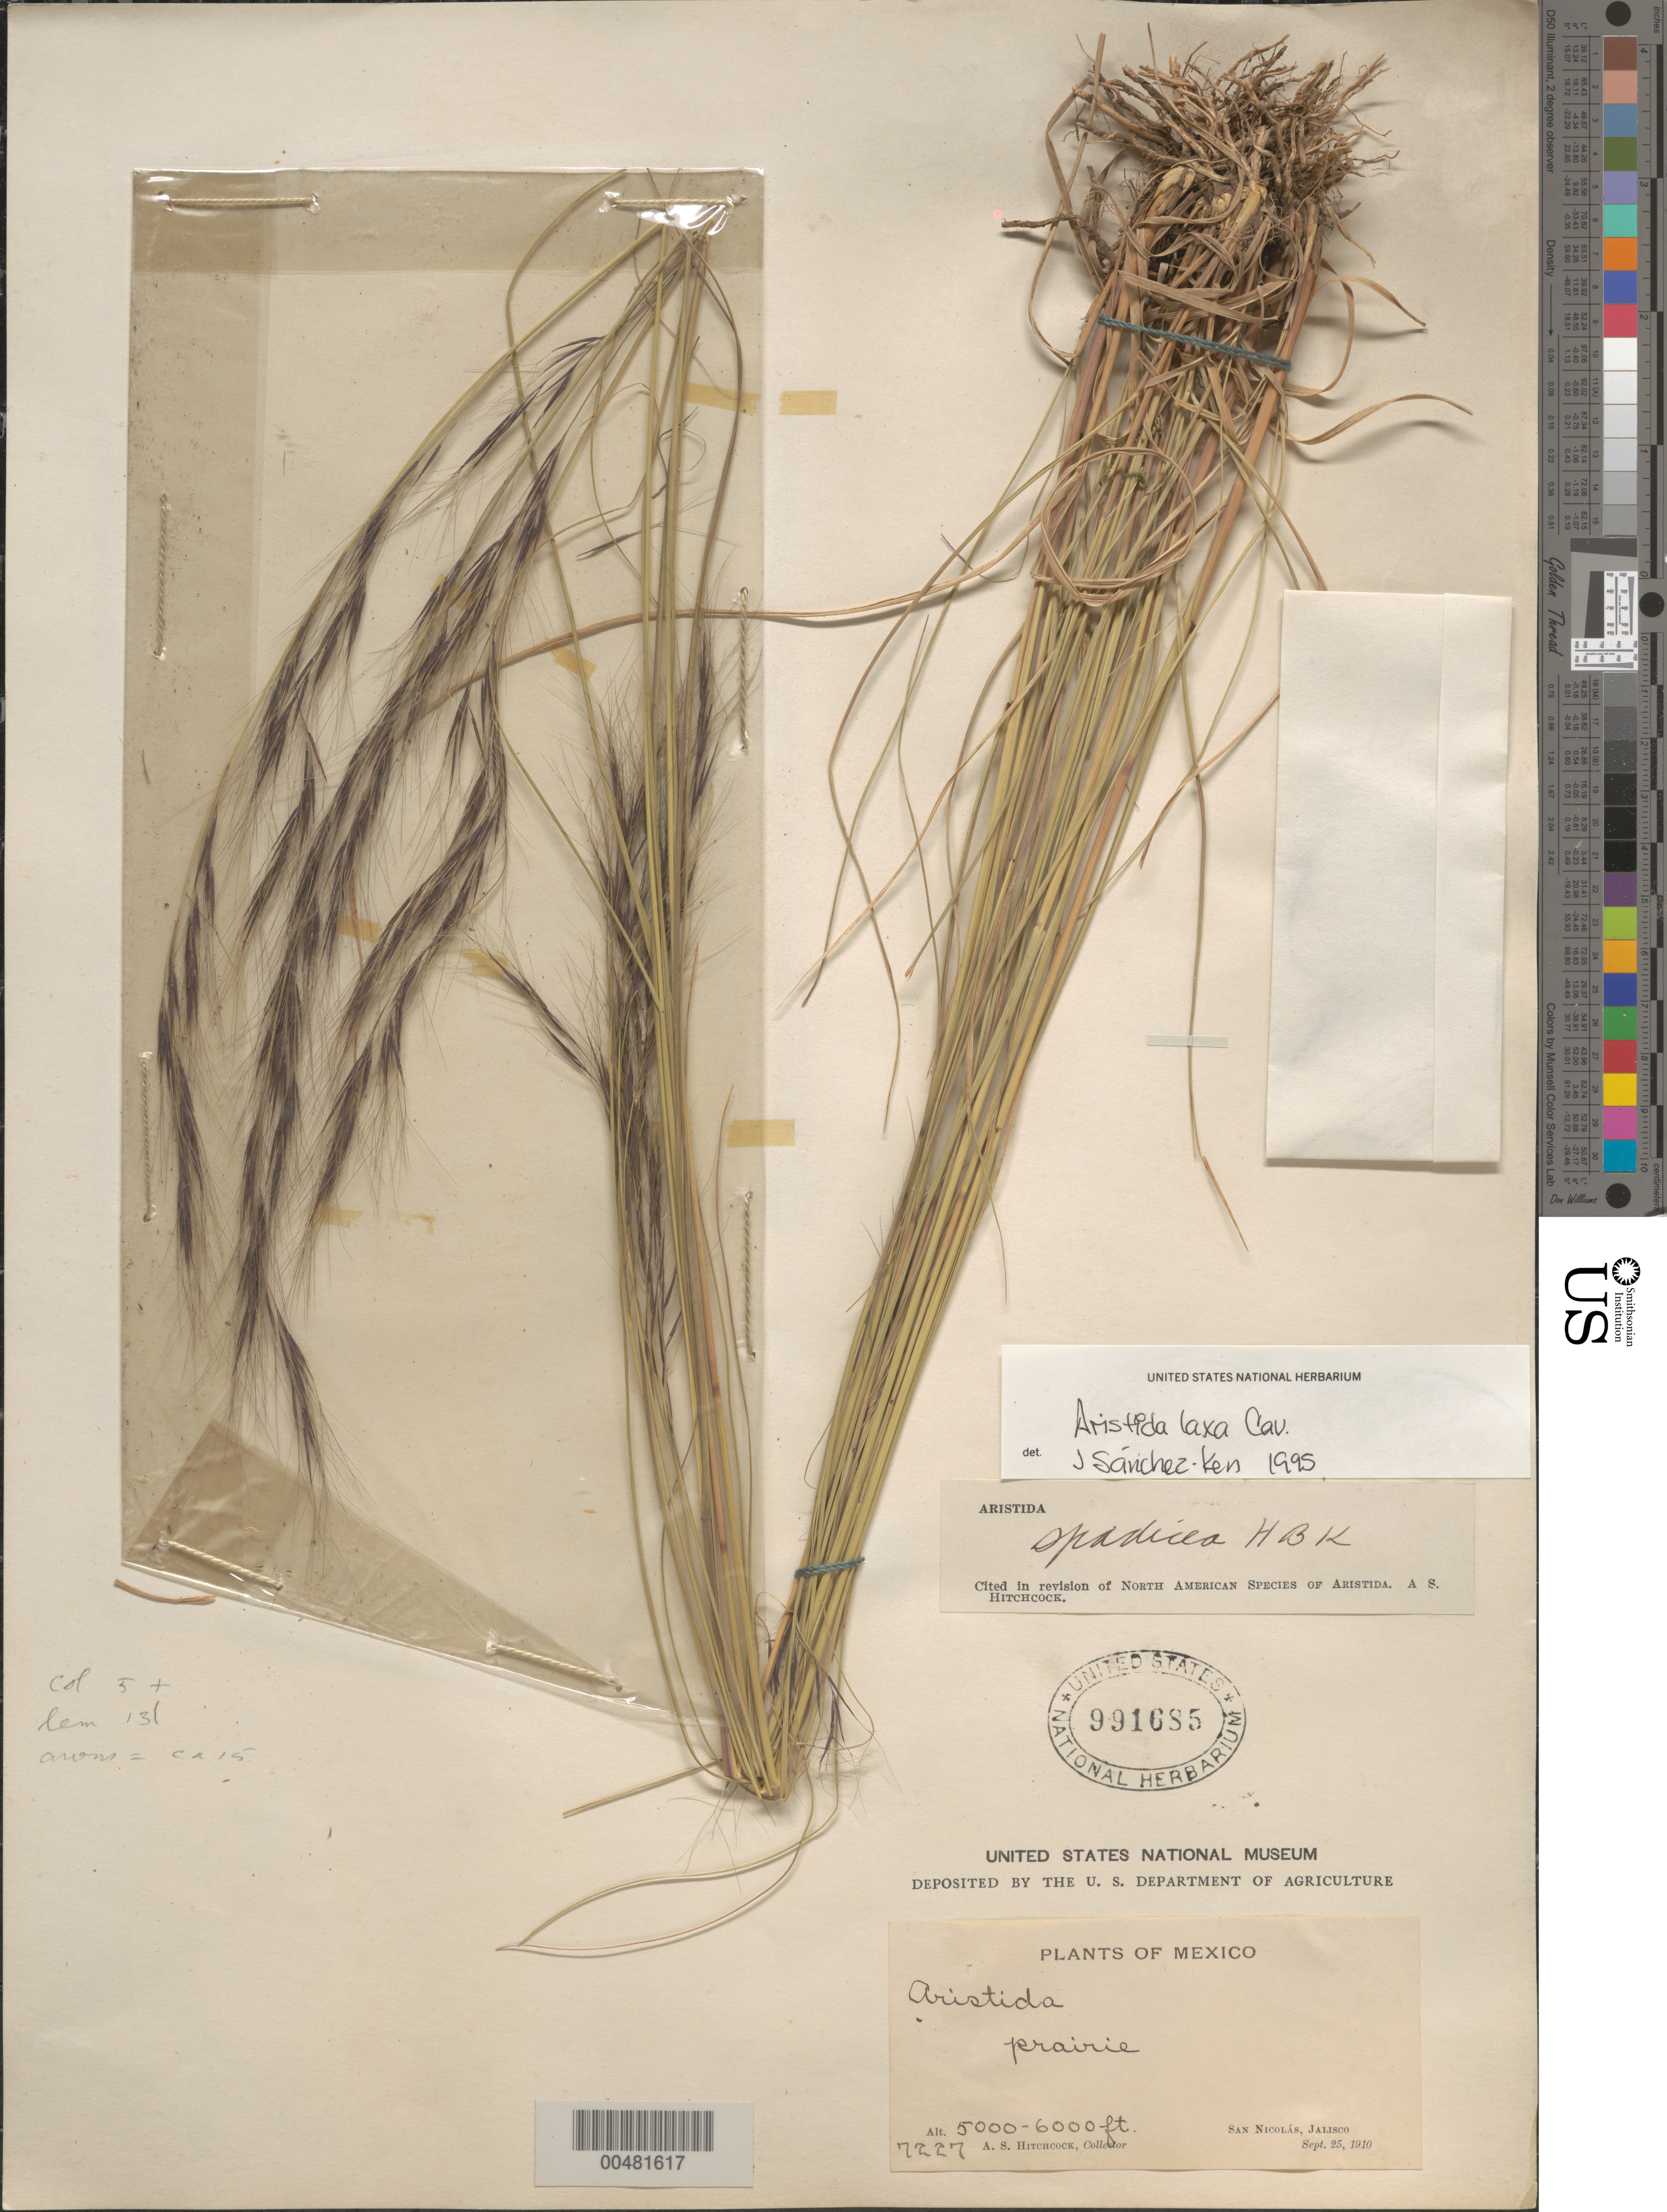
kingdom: Plantae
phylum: Tracheophyta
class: Liliopsida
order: Poales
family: Poaceae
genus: Aristida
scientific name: Aristida laxa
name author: Cav.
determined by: Sánchez-Ken, J. G.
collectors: A. S. Hitchcock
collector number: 7227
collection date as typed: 25 Sep 1910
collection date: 1910-09-25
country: Mexico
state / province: Jalisco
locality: San Nicolás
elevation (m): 1524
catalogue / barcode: US 991685